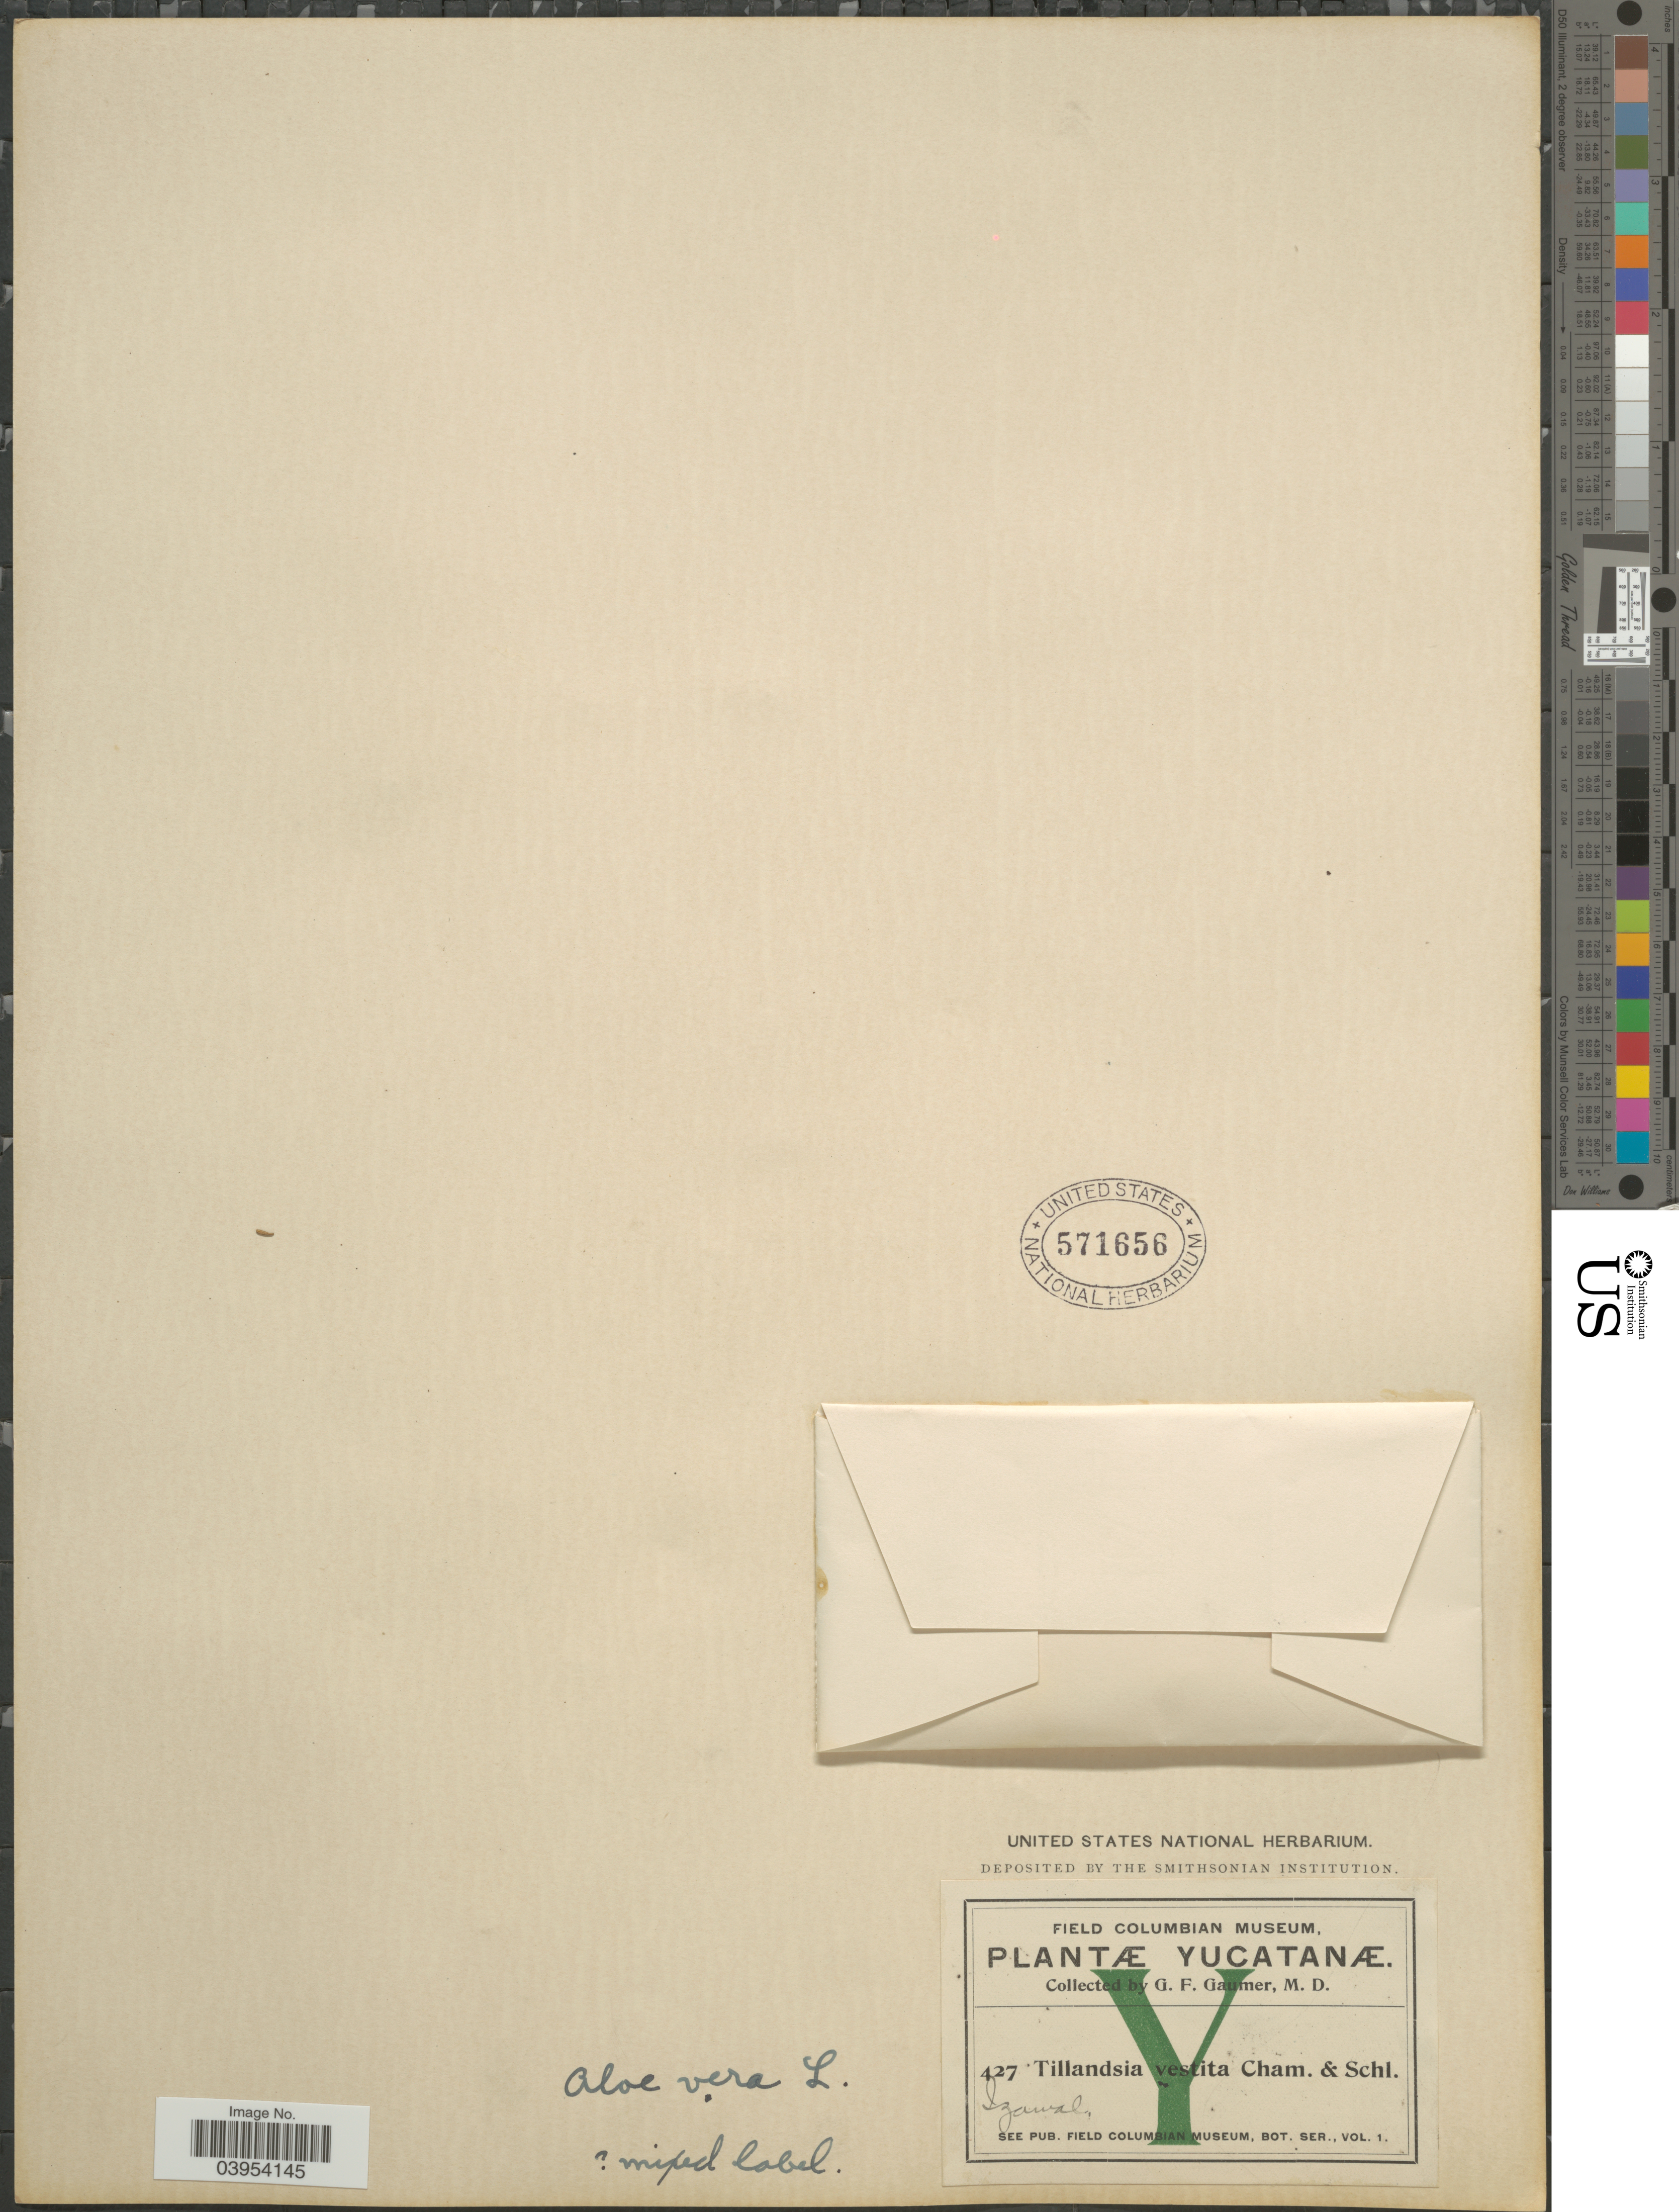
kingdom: Plantae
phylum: Tracheophyta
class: Liliopsida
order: Asparagales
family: Asphodelaceae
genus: Aloe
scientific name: Aloe vera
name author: L.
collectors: G. F. Gaumer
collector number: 427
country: Mexico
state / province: Yucatán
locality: Izamal.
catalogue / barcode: US 571656